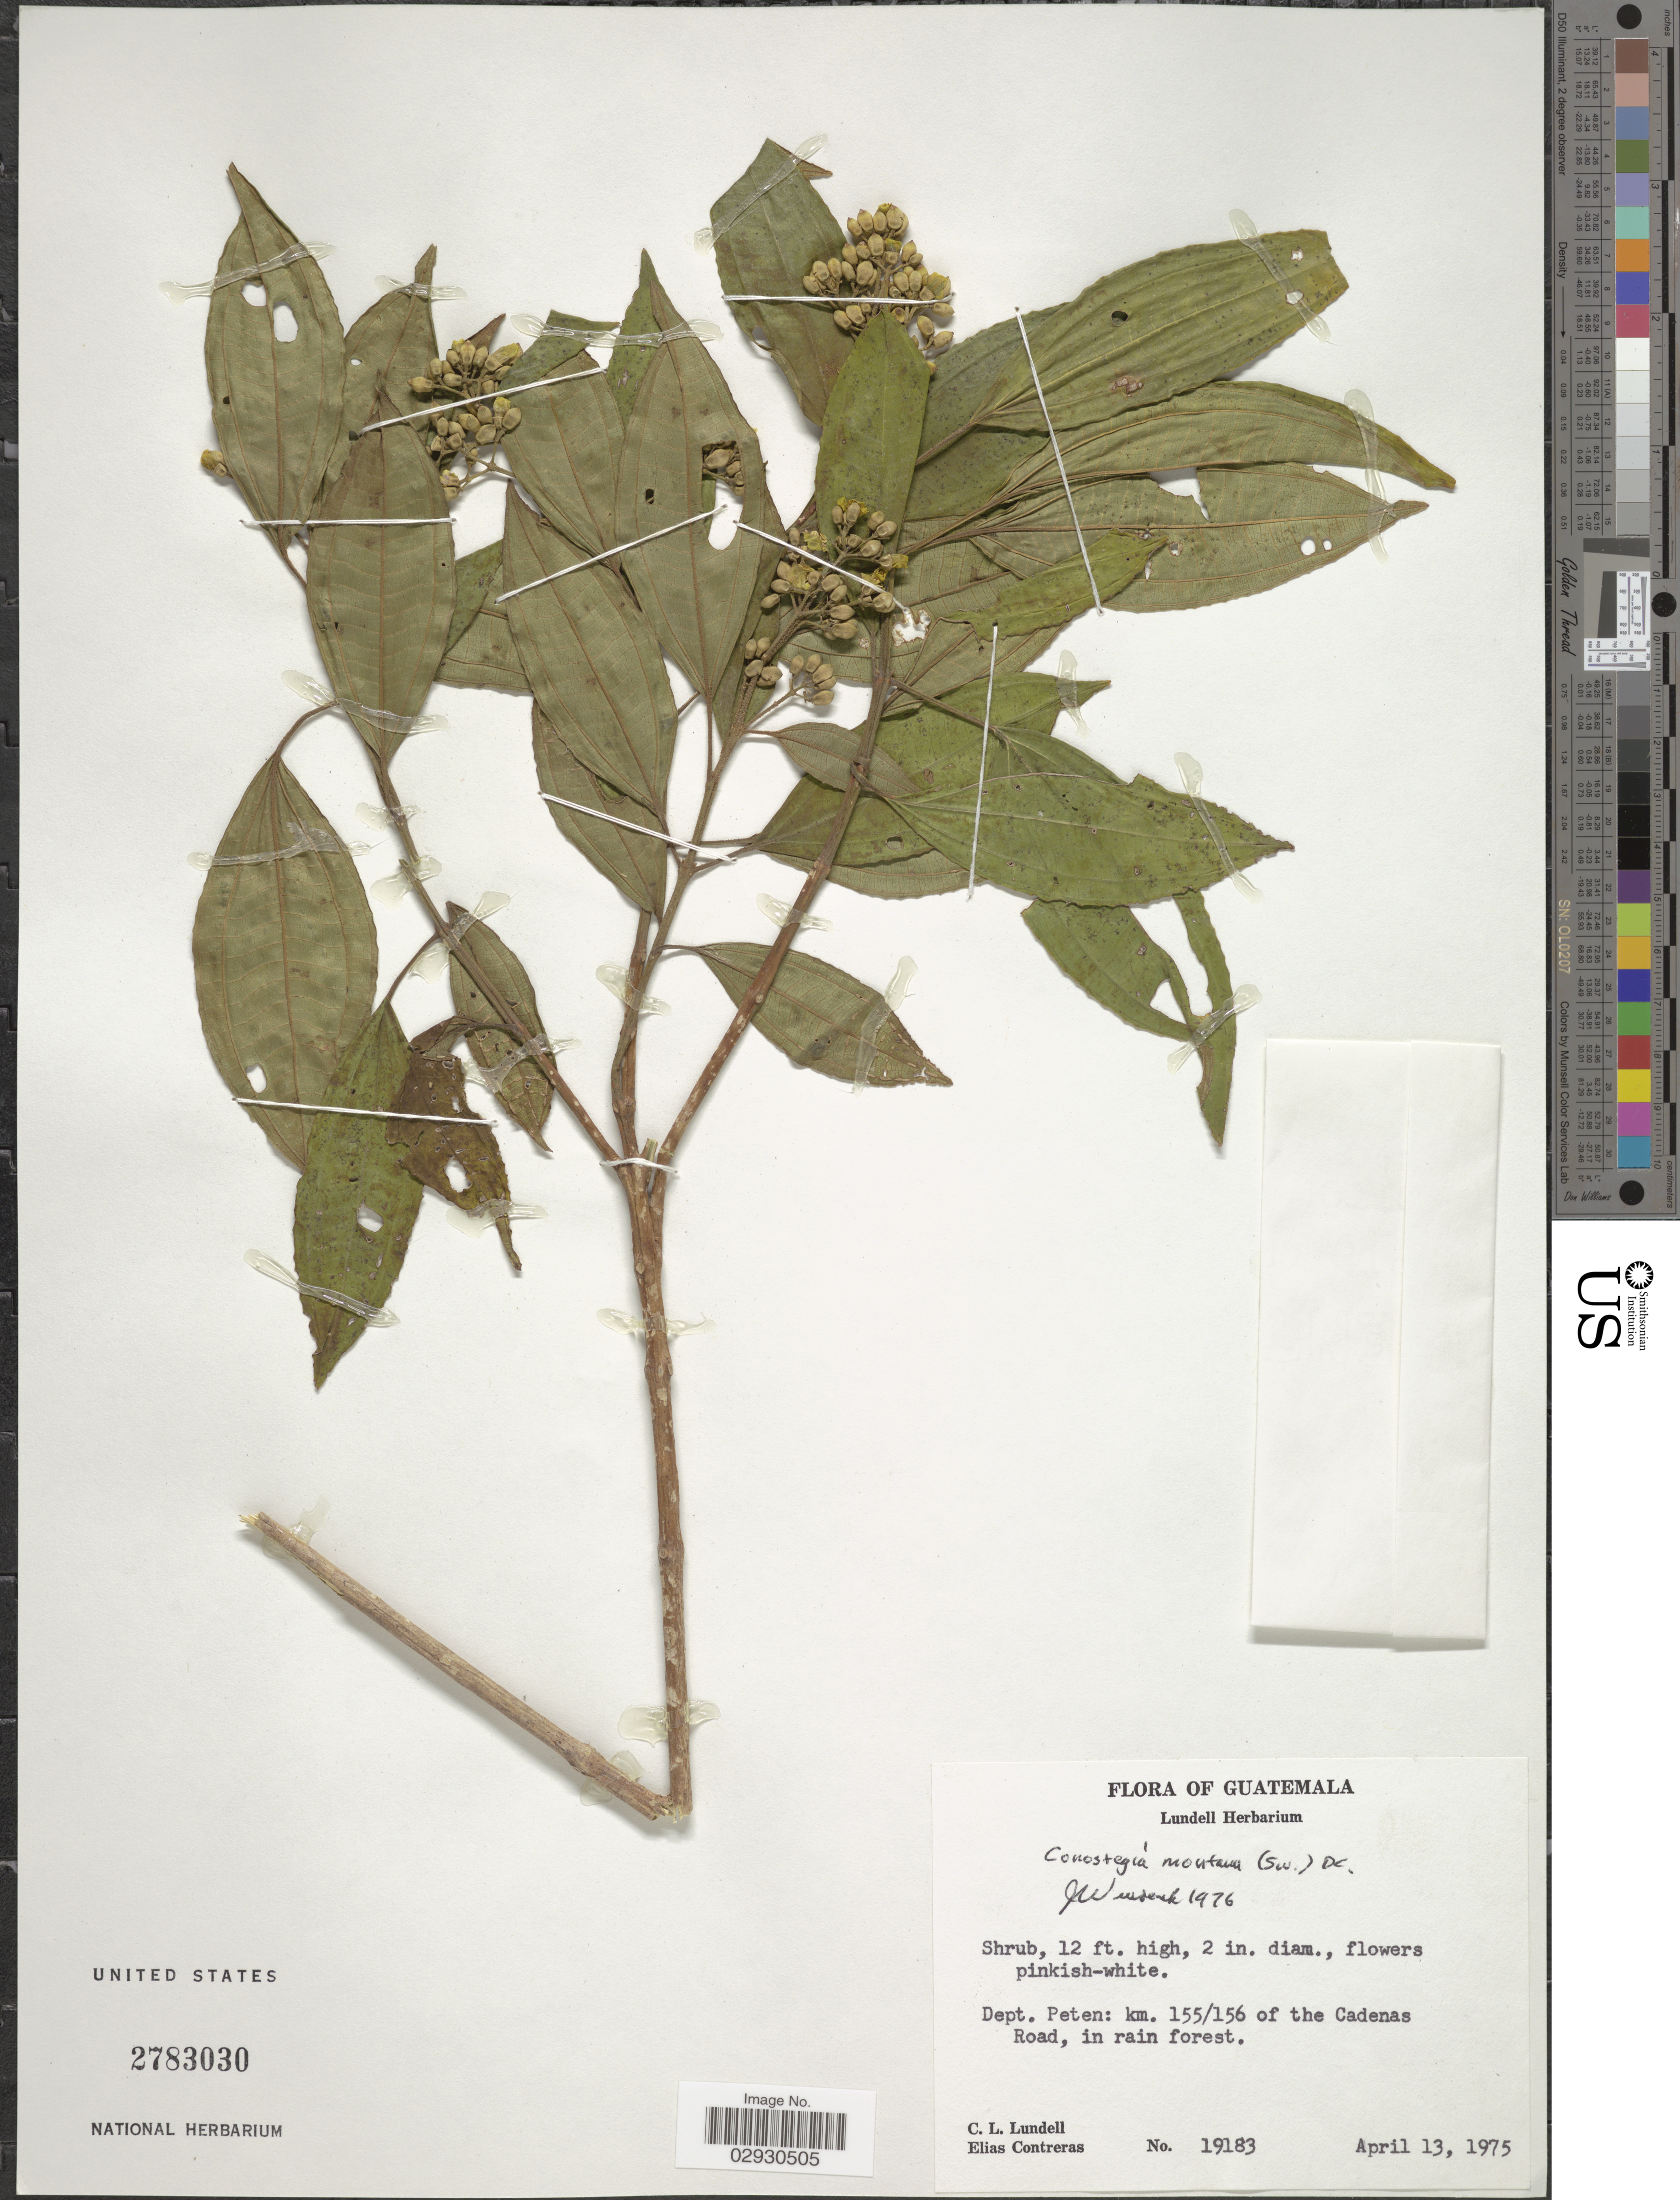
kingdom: Plantae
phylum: Tracheophyta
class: Magnoliopsida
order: Myrtales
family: Melastomataceae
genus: Conostegia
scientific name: Conostegia montana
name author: (Sw.) D. Don ex DC.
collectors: C. L. Lundell & E. Contreras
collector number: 19183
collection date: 1975-04-13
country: Guatemala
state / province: El Petén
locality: Dept. Peten, km. 155/156 of the Cadenas Road.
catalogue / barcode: US 2783030